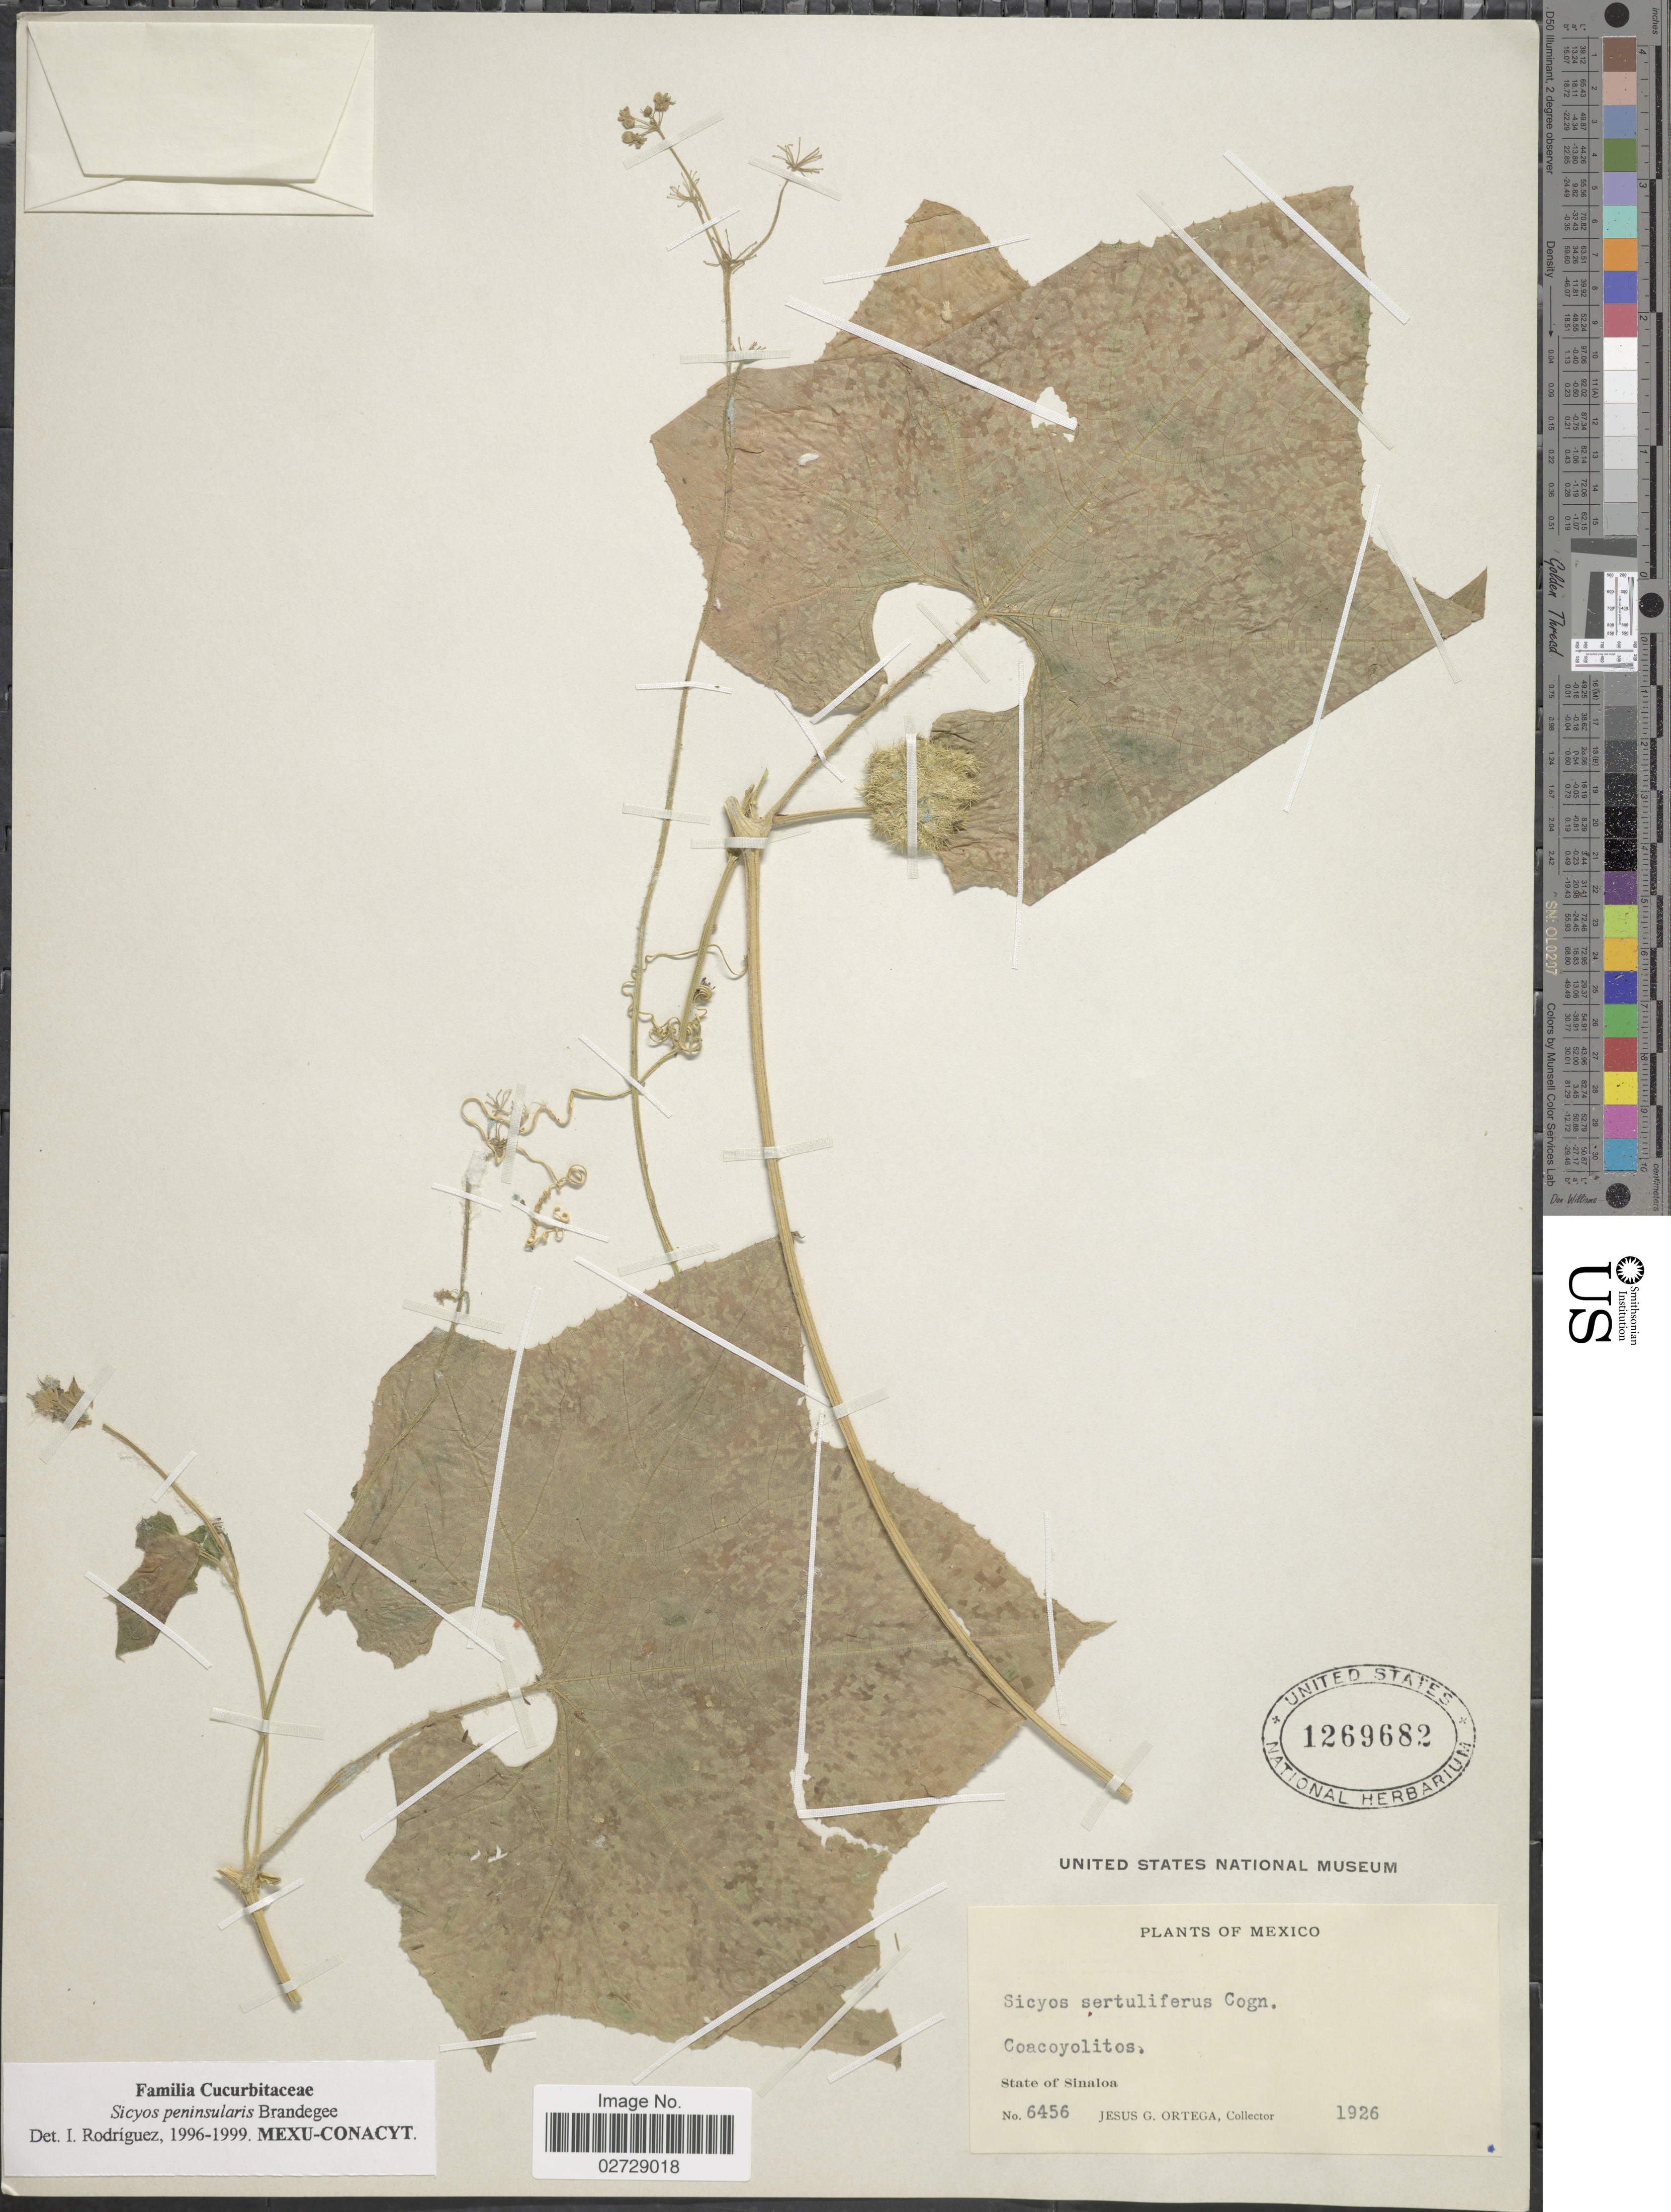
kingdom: Plantae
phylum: Tracheophyta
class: Magnoliopsida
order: Cucurbitales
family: Cucurbitaceae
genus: Sicyos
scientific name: Sicyos peninsularis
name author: Brandegee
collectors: J. Ortega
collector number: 6456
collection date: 1926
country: Mexico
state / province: Sinaloa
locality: Coacoyolitos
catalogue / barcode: US 1269682